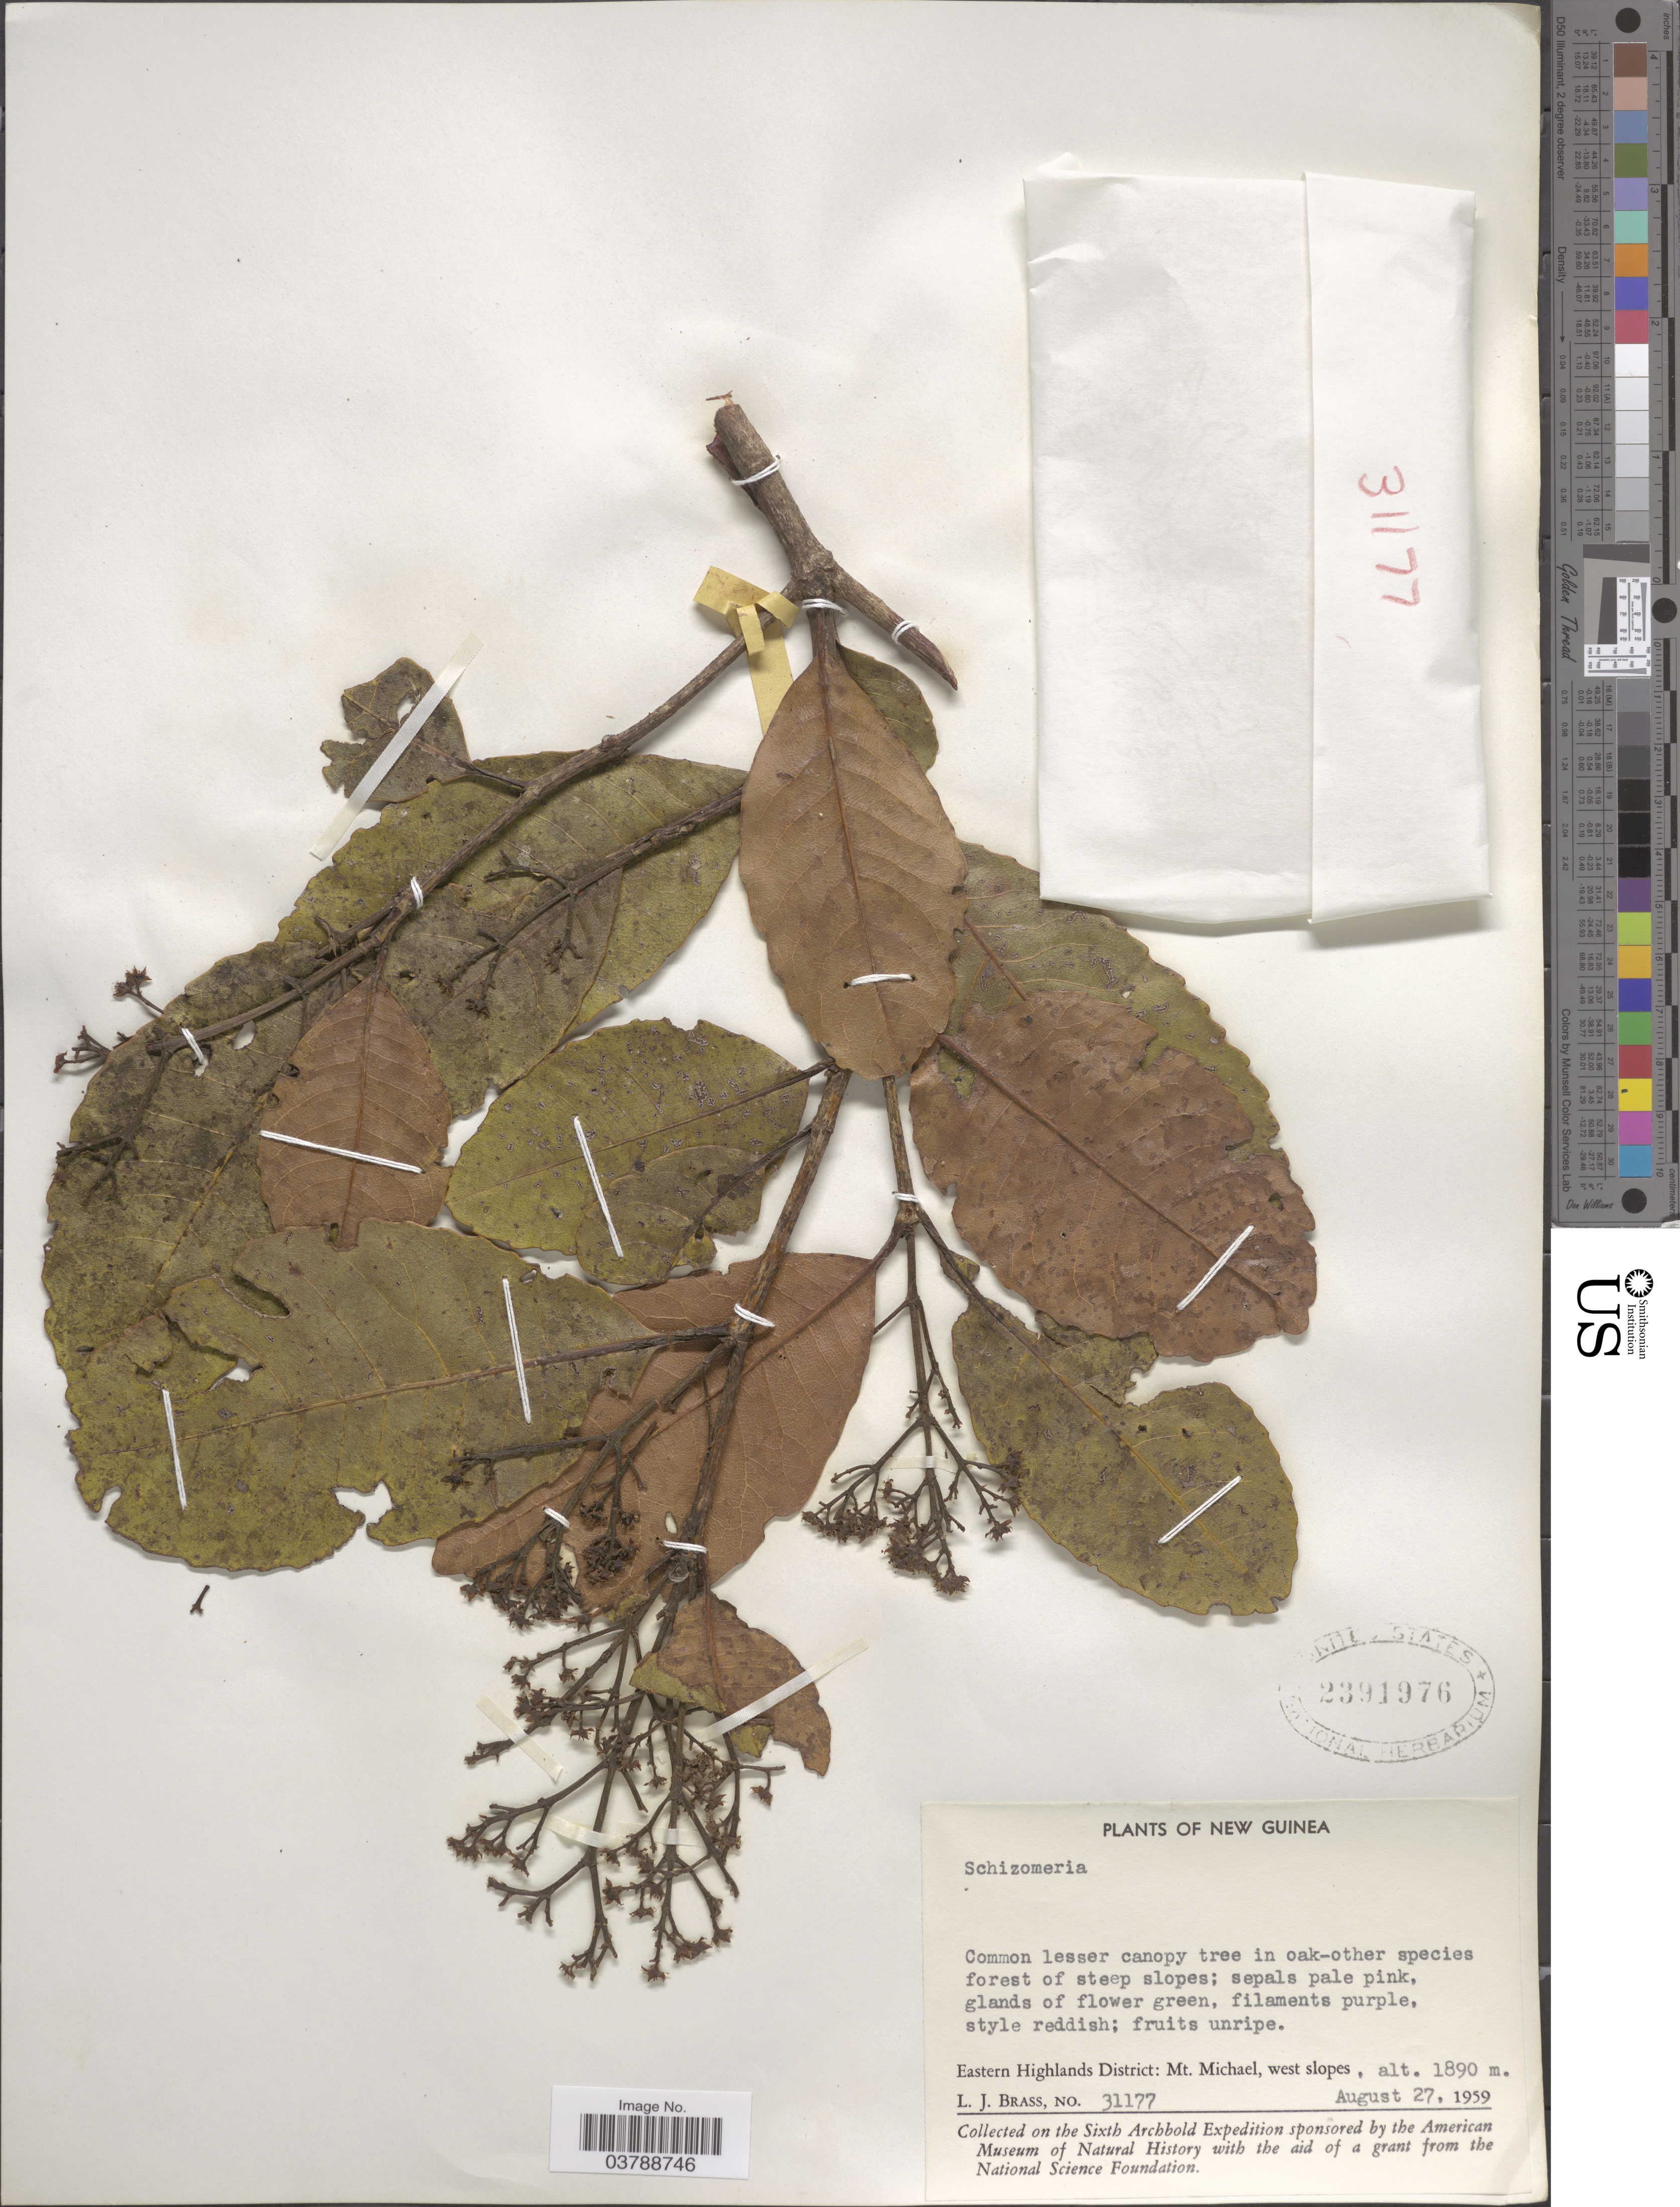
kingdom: Plantae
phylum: Tracheophyta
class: Magnoliopsida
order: Oxalidales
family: Cunoniaceae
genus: Schizomeria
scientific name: Schizomeria sp.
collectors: L. J. Brass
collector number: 31177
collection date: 1959-08-27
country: Papua New Guinea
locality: New Guinea. Eastern Highlands District: Mt. Michael, west slopes.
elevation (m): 1890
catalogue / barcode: US 2391976